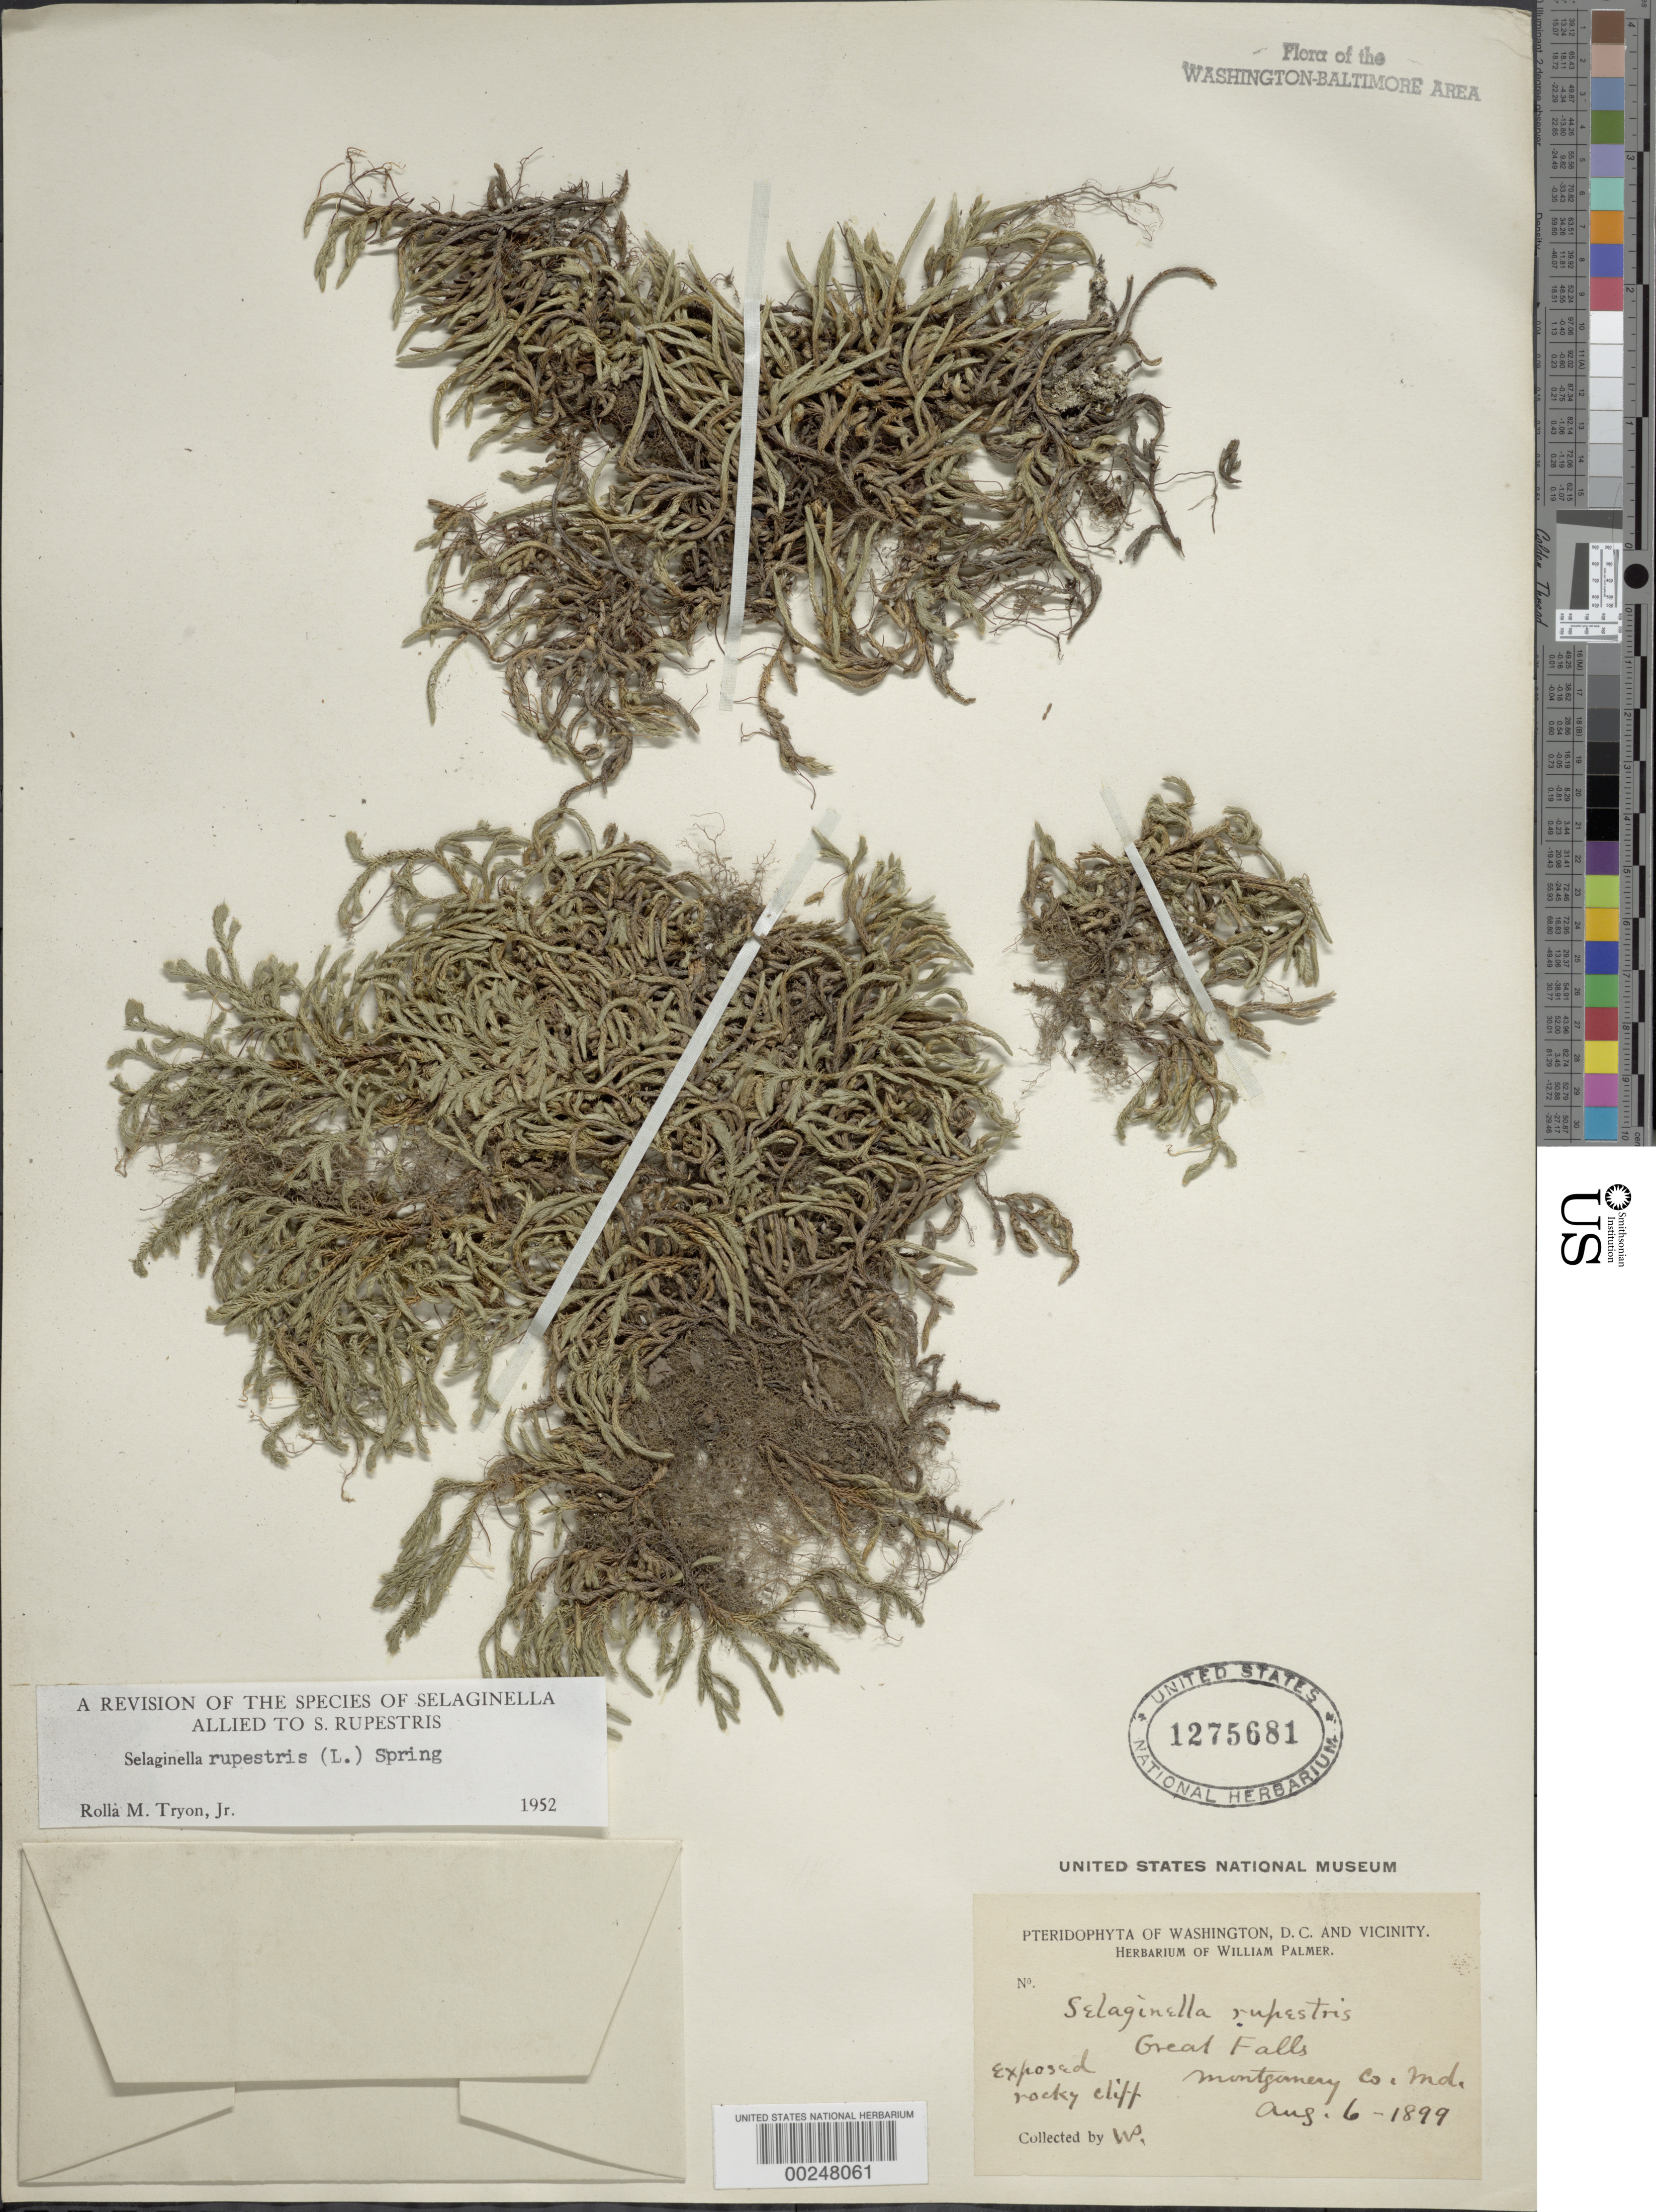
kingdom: Plantae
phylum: Tracheophyta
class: Lycopodiopsida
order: Selaginellales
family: Selaginellaceae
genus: Selaginella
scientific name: Selaginella rupestris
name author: (L.) Spring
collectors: W. Palmer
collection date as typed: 06 Aug 1899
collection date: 1899-08-06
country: United States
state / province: Maryland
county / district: Montgomery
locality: Great Falls C. & O. Canal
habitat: Exposed rocky cliff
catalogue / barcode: US 1275681